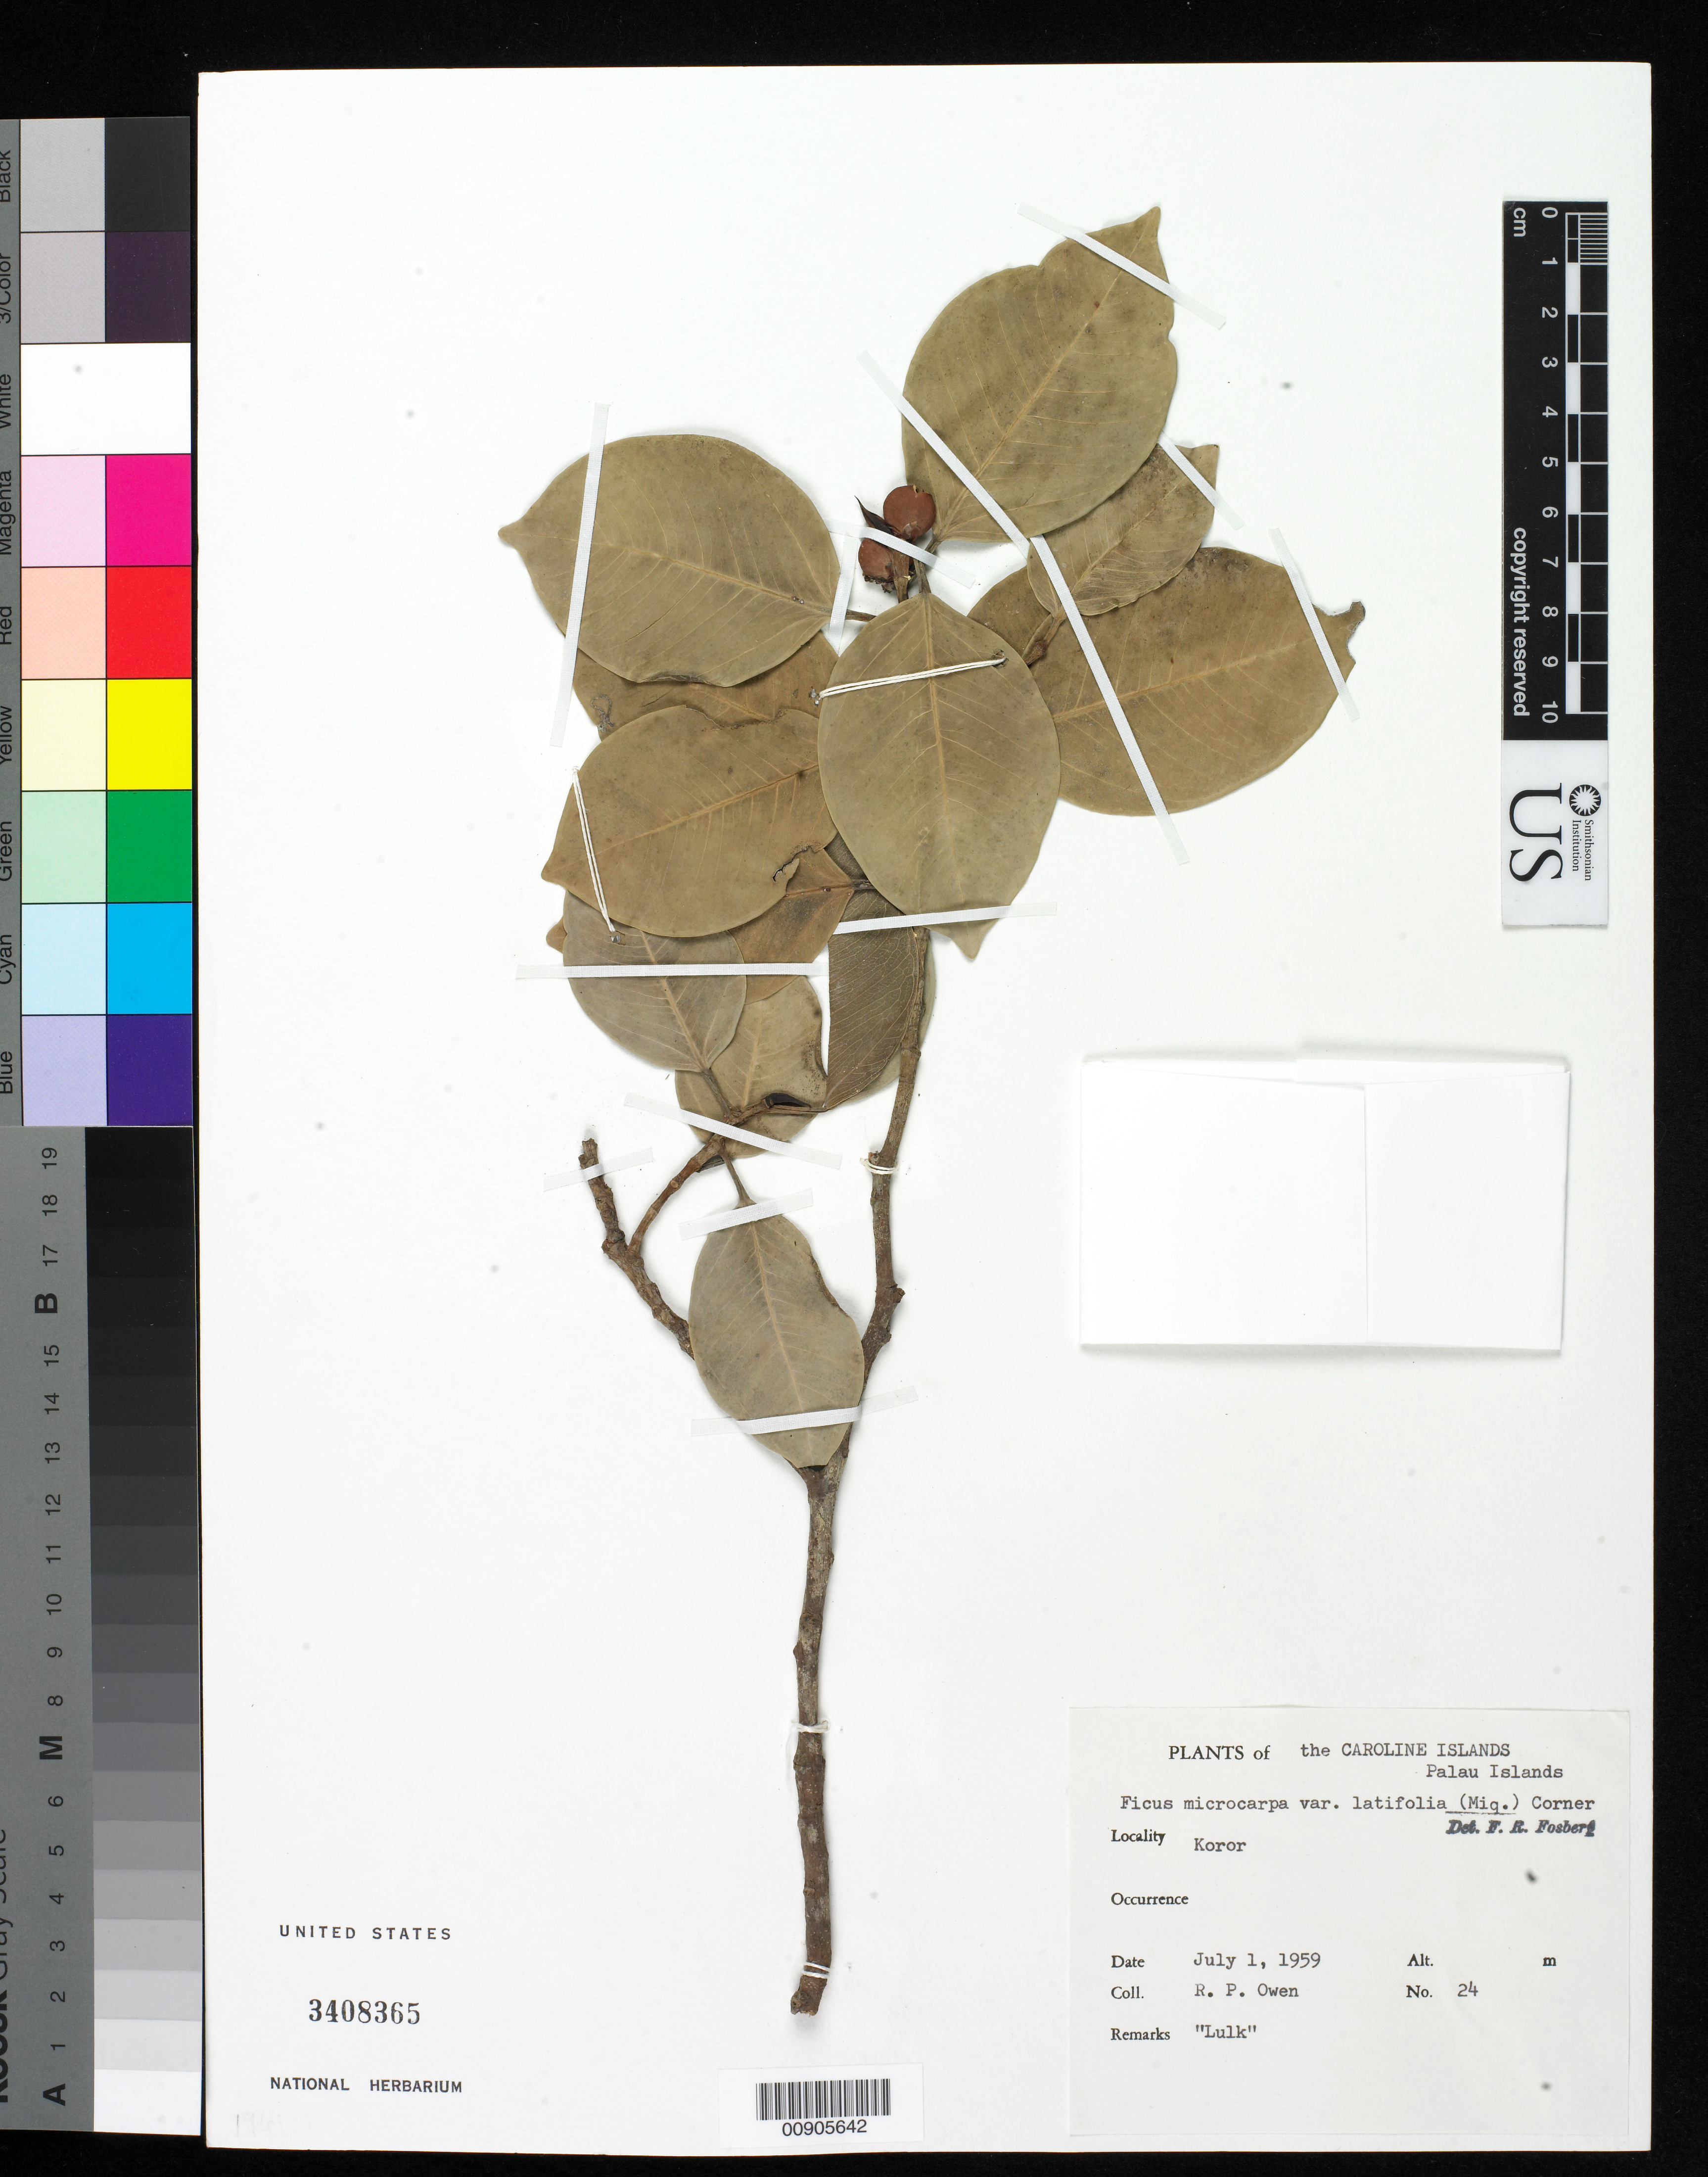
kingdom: Plantae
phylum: Tracheophyta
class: Magnoliopsida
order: Rosales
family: Moraceae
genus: Ficus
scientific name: Ficus microcarpa var. latifolia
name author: (Miq.) Corner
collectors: R. Owen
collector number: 24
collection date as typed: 01 Jul 1959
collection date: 1959-07-01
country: Palau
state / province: Koror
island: Oreor (Koror)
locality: Koror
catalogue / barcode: US 3408365